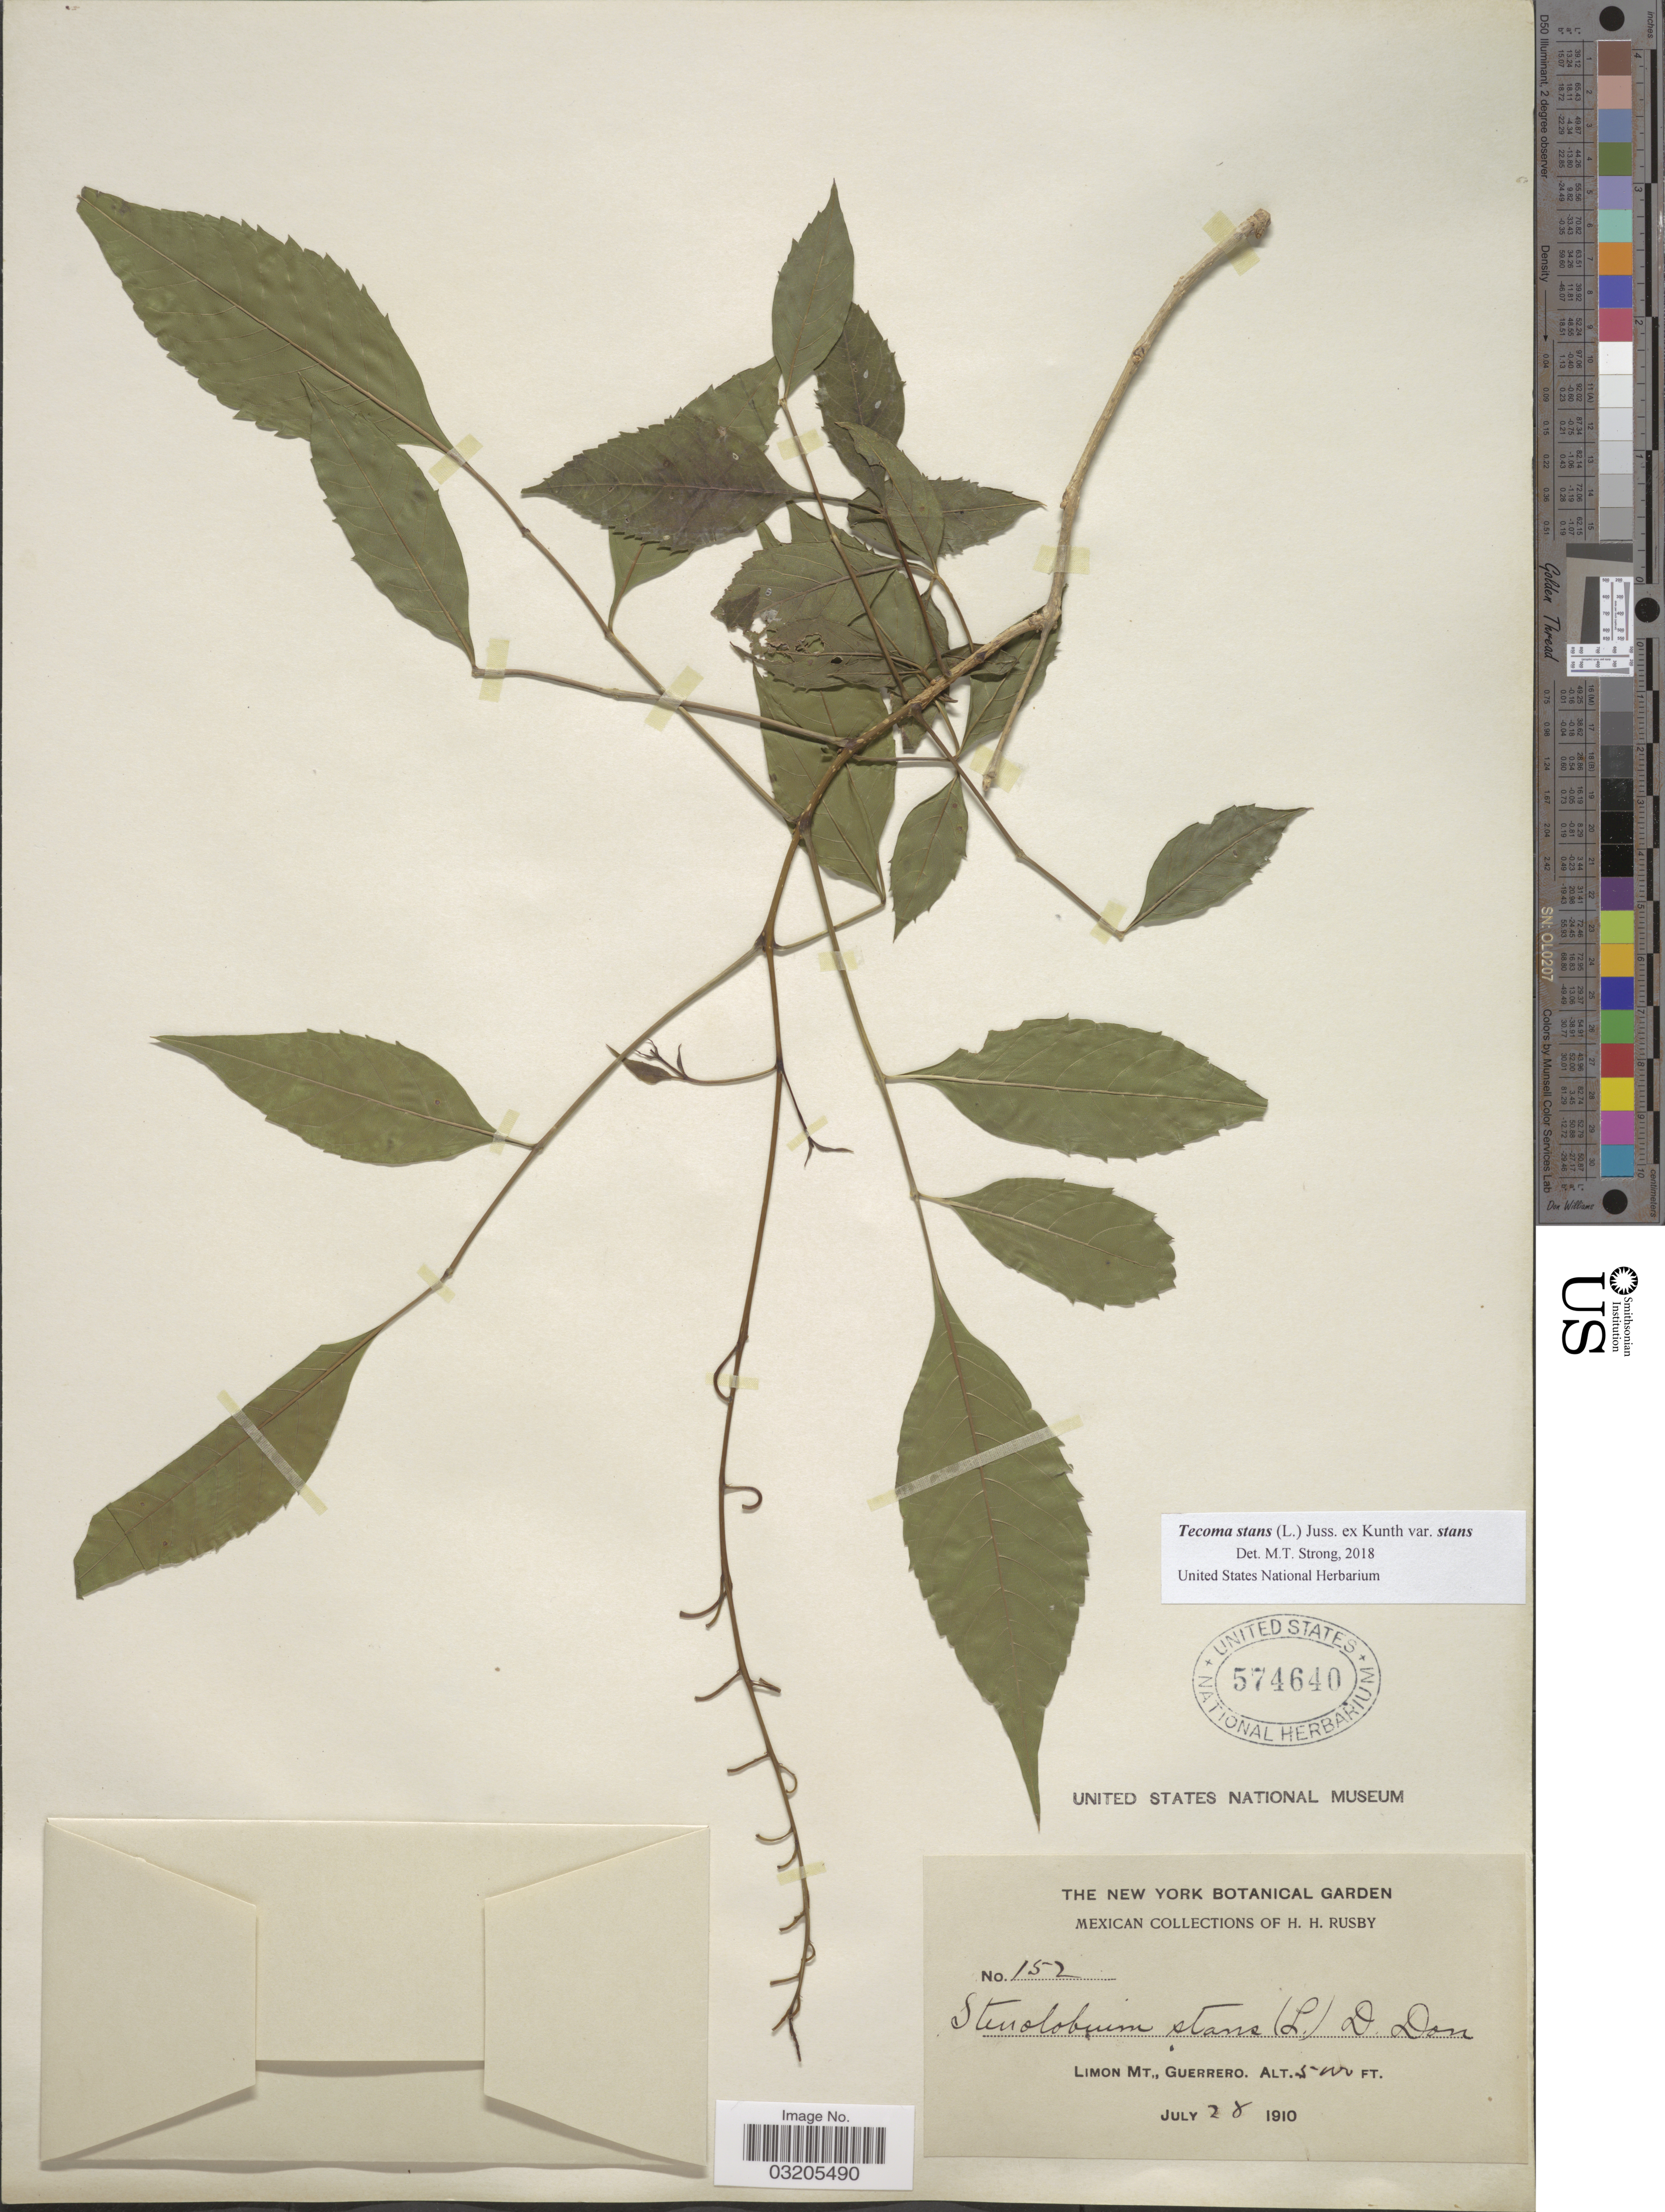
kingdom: Plantae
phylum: Tracheophyta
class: Magnoliopsida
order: Lamiales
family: Bignoniaceae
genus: Tecoma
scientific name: Tecoma stans var. stans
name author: (L.) Juss. ex Kunth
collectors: H. H. Rusby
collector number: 152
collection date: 1910-07-28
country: Mexico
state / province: Guerrero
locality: Limon Mt.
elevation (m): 1524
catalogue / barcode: US 574640